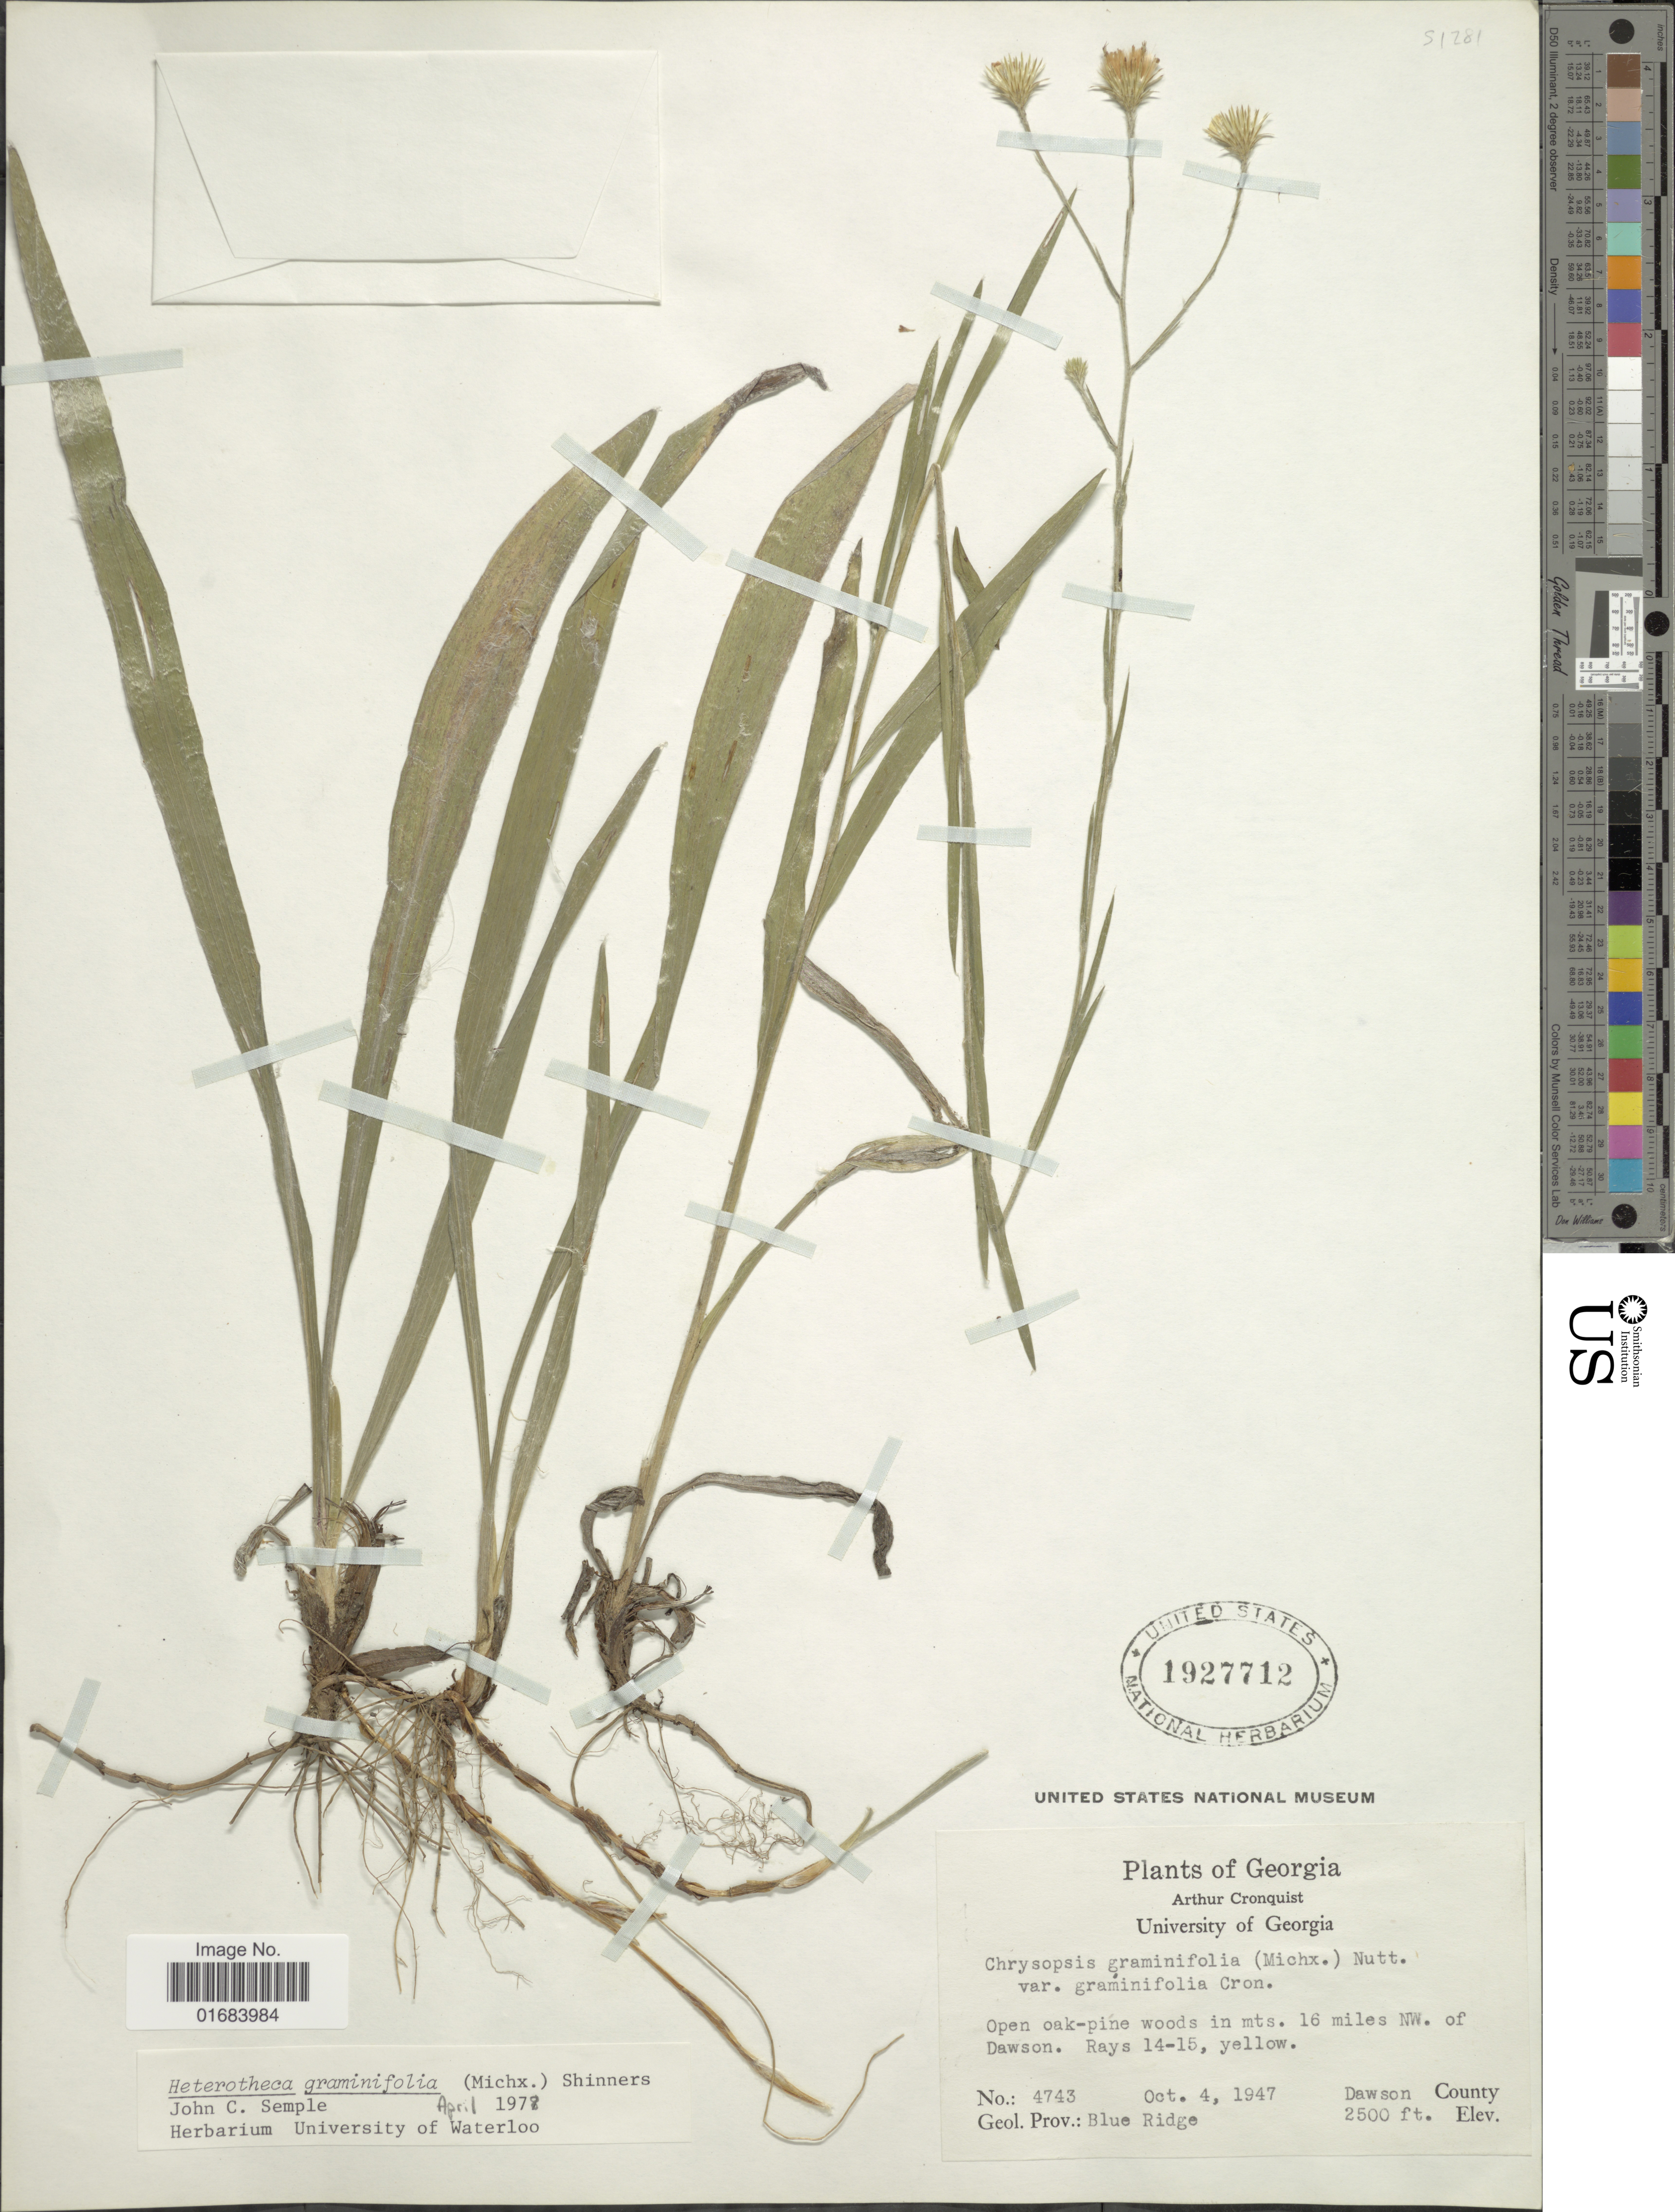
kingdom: Plantae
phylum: Tracheophyta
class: Magnoliopsida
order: Asterales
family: Asteraceae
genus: Pityopsis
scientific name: Pityopsis graminifolia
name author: (Michx.) Nutt.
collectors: A. J. Cronquist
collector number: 4743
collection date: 1947-10-04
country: United States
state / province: Georgia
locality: In mts. 16 miles NW of Dawson. Rays 14-15, Dawson County County.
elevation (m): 762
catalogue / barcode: US 1927712